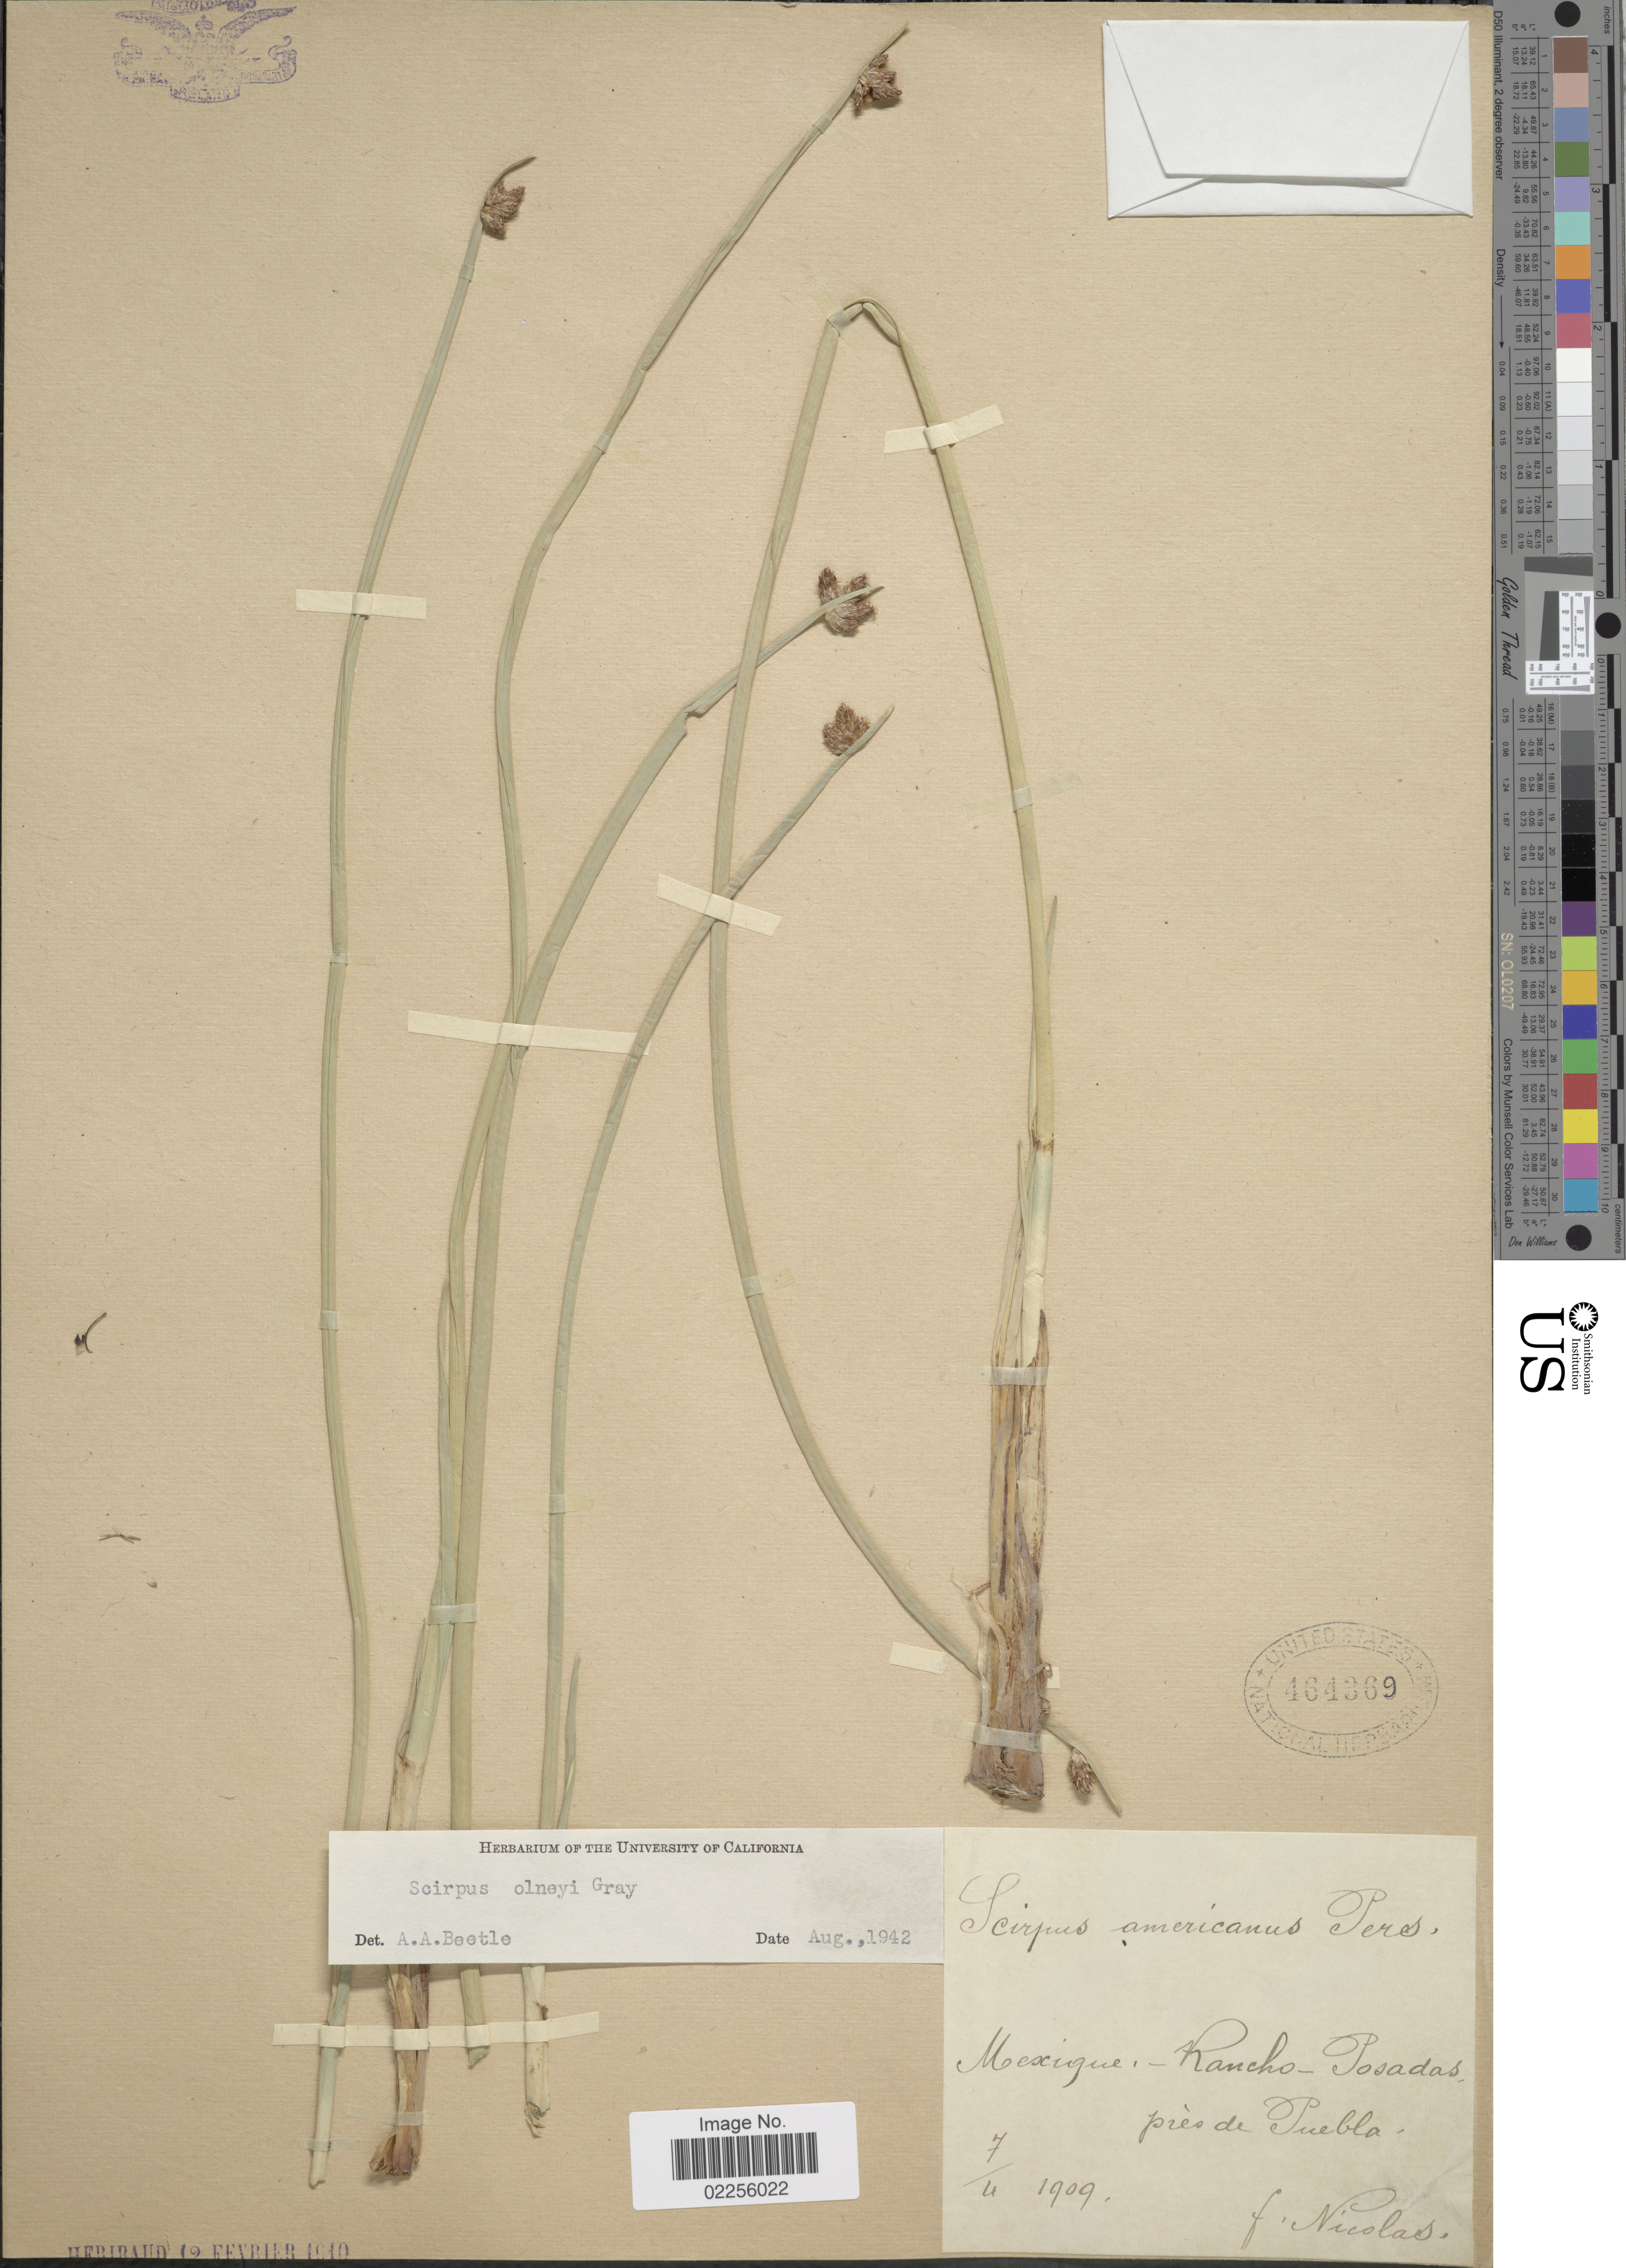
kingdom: Plantae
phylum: Tracheophyta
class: Liliopsida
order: Poales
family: Cyperaceae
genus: Schoenoplectus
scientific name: Schoenoplectus americanus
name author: (Pers.) Volkart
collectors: F. Nicolas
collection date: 1909-04-07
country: Mexico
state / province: Puebla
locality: Rancho - Posadas, près de Puebla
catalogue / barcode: US 464369